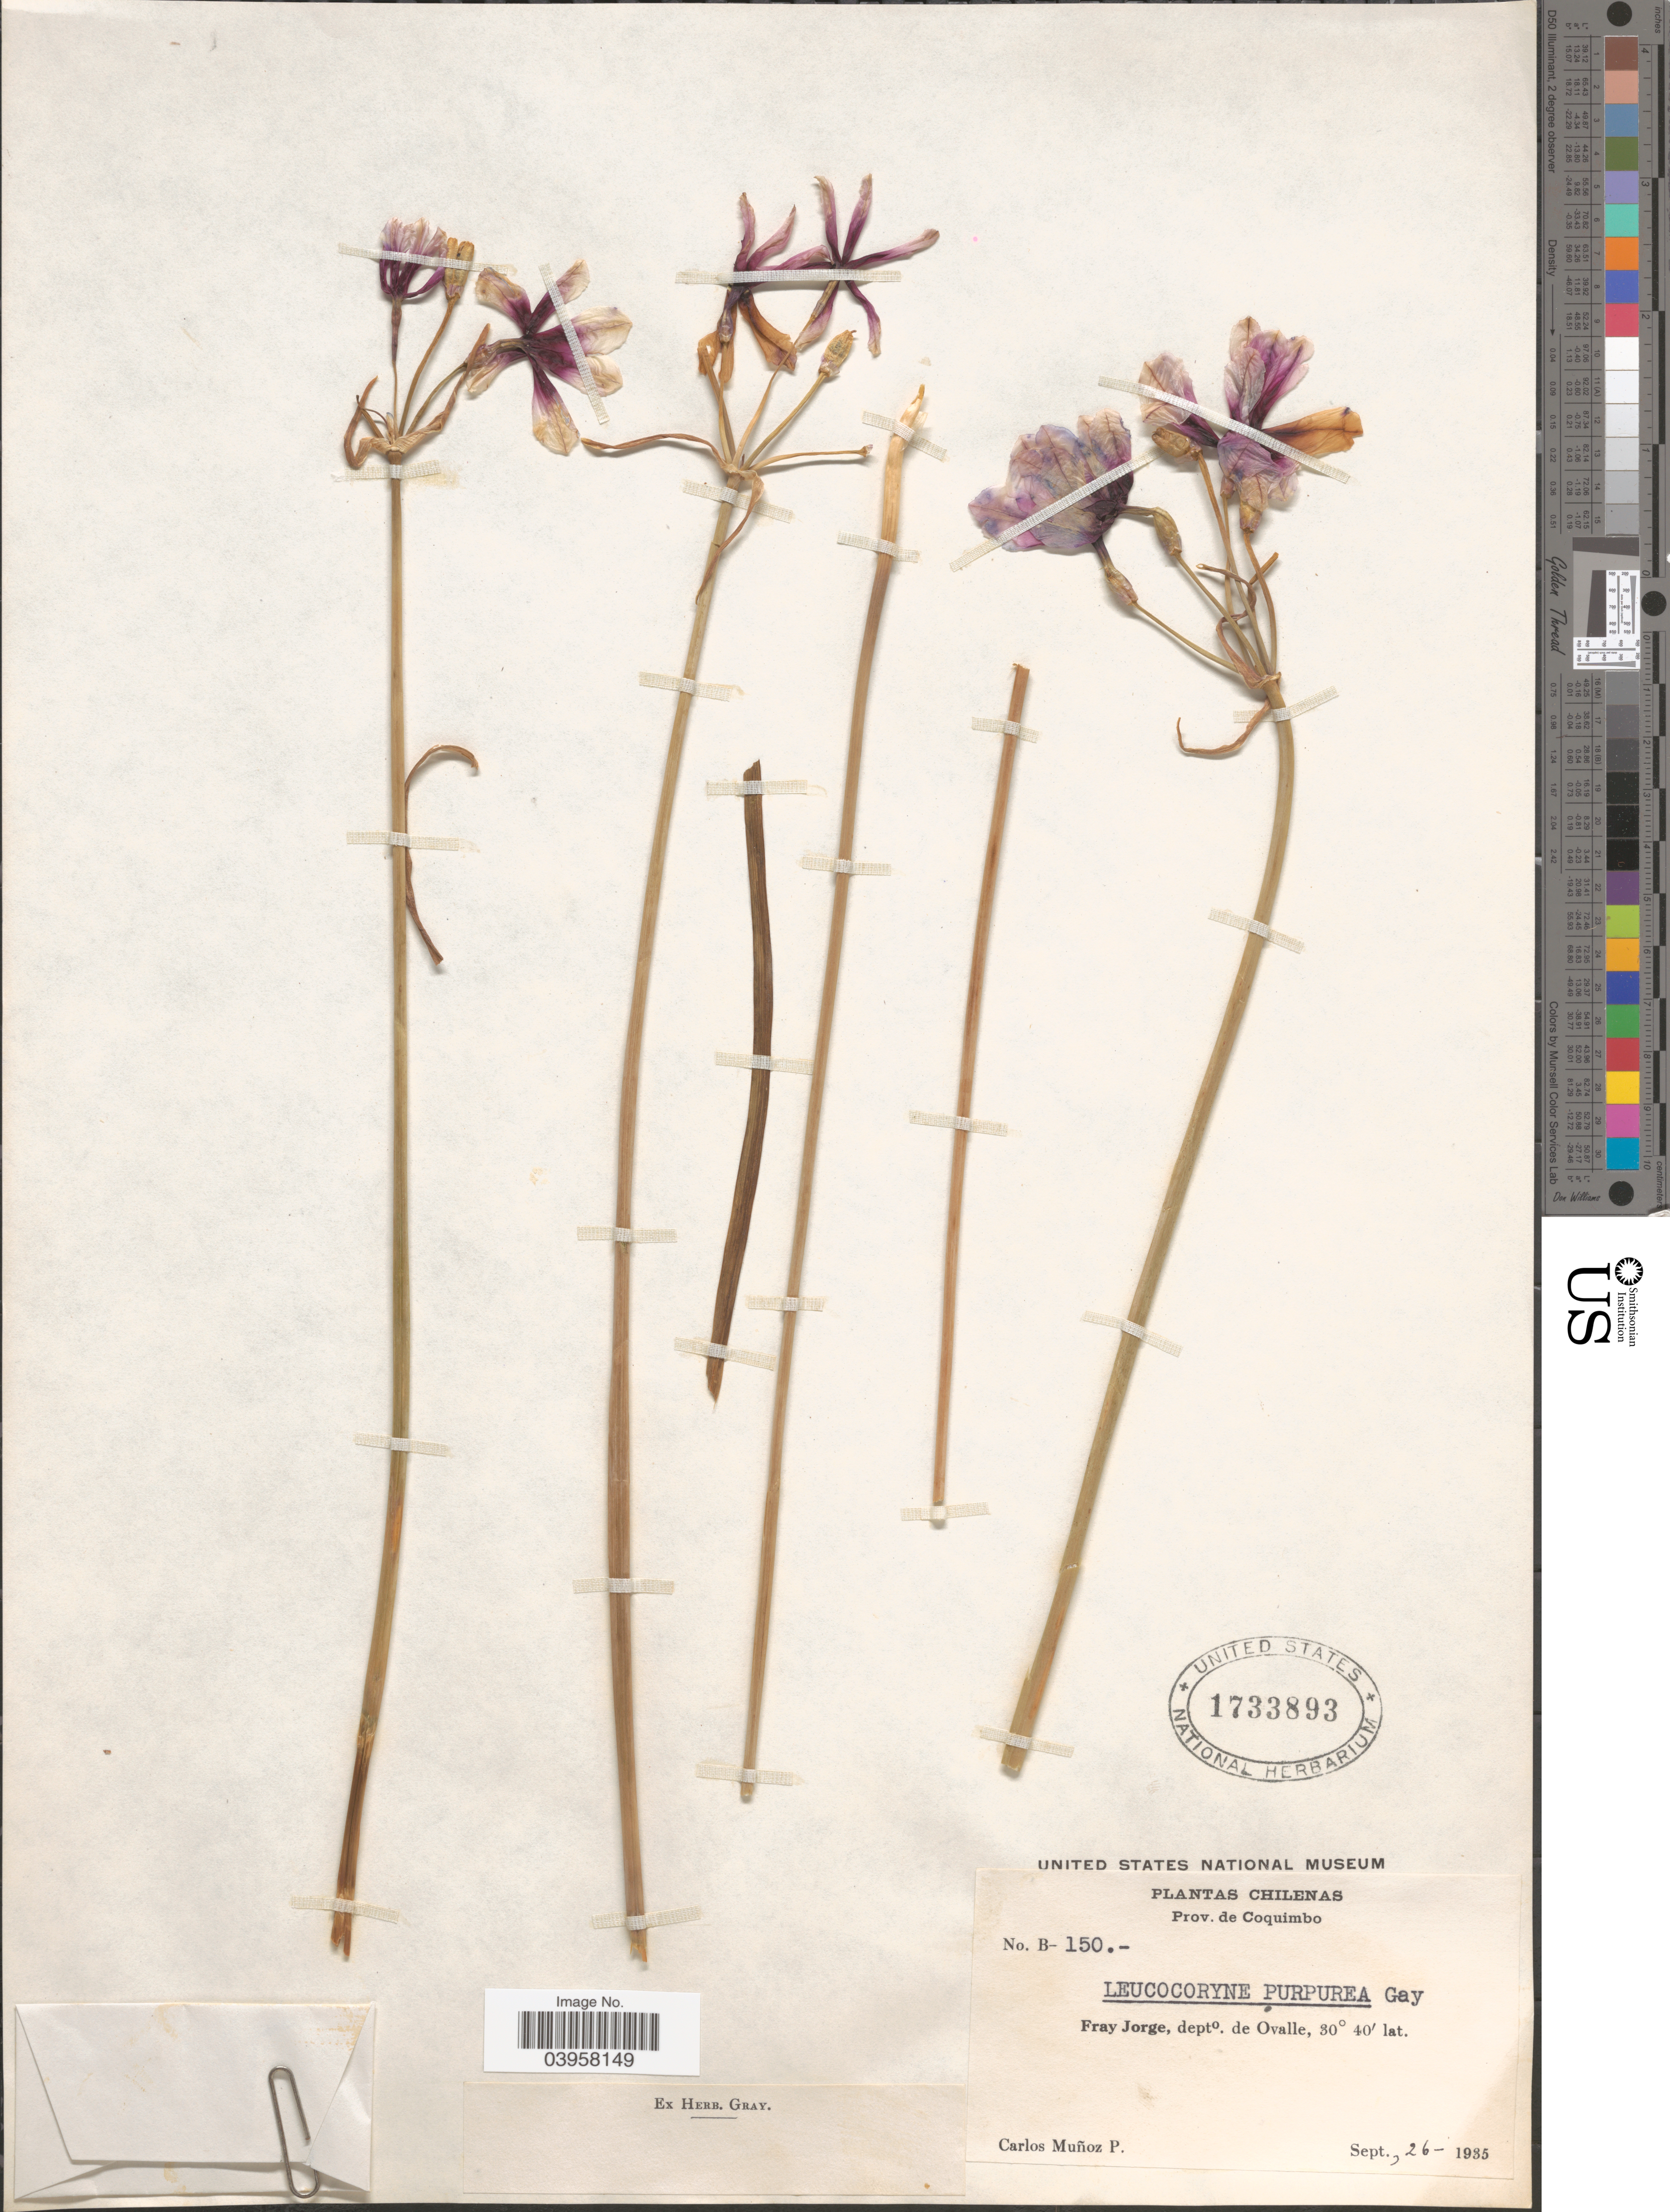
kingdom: Plantae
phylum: Tracheophyta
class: Liliopsida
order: Asparagales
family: Amaryllidaceae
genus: Leucocoryne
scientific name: Leucocoryne purpurea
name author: Gay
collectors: C. Munoz P.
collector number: B- 150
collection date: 1935-09-26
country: Chile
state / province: Coquimbo (IV)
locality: Prov. de Coquimbo. Fray Jorge, deptº. de Ovalle.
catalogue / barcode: US 1733893